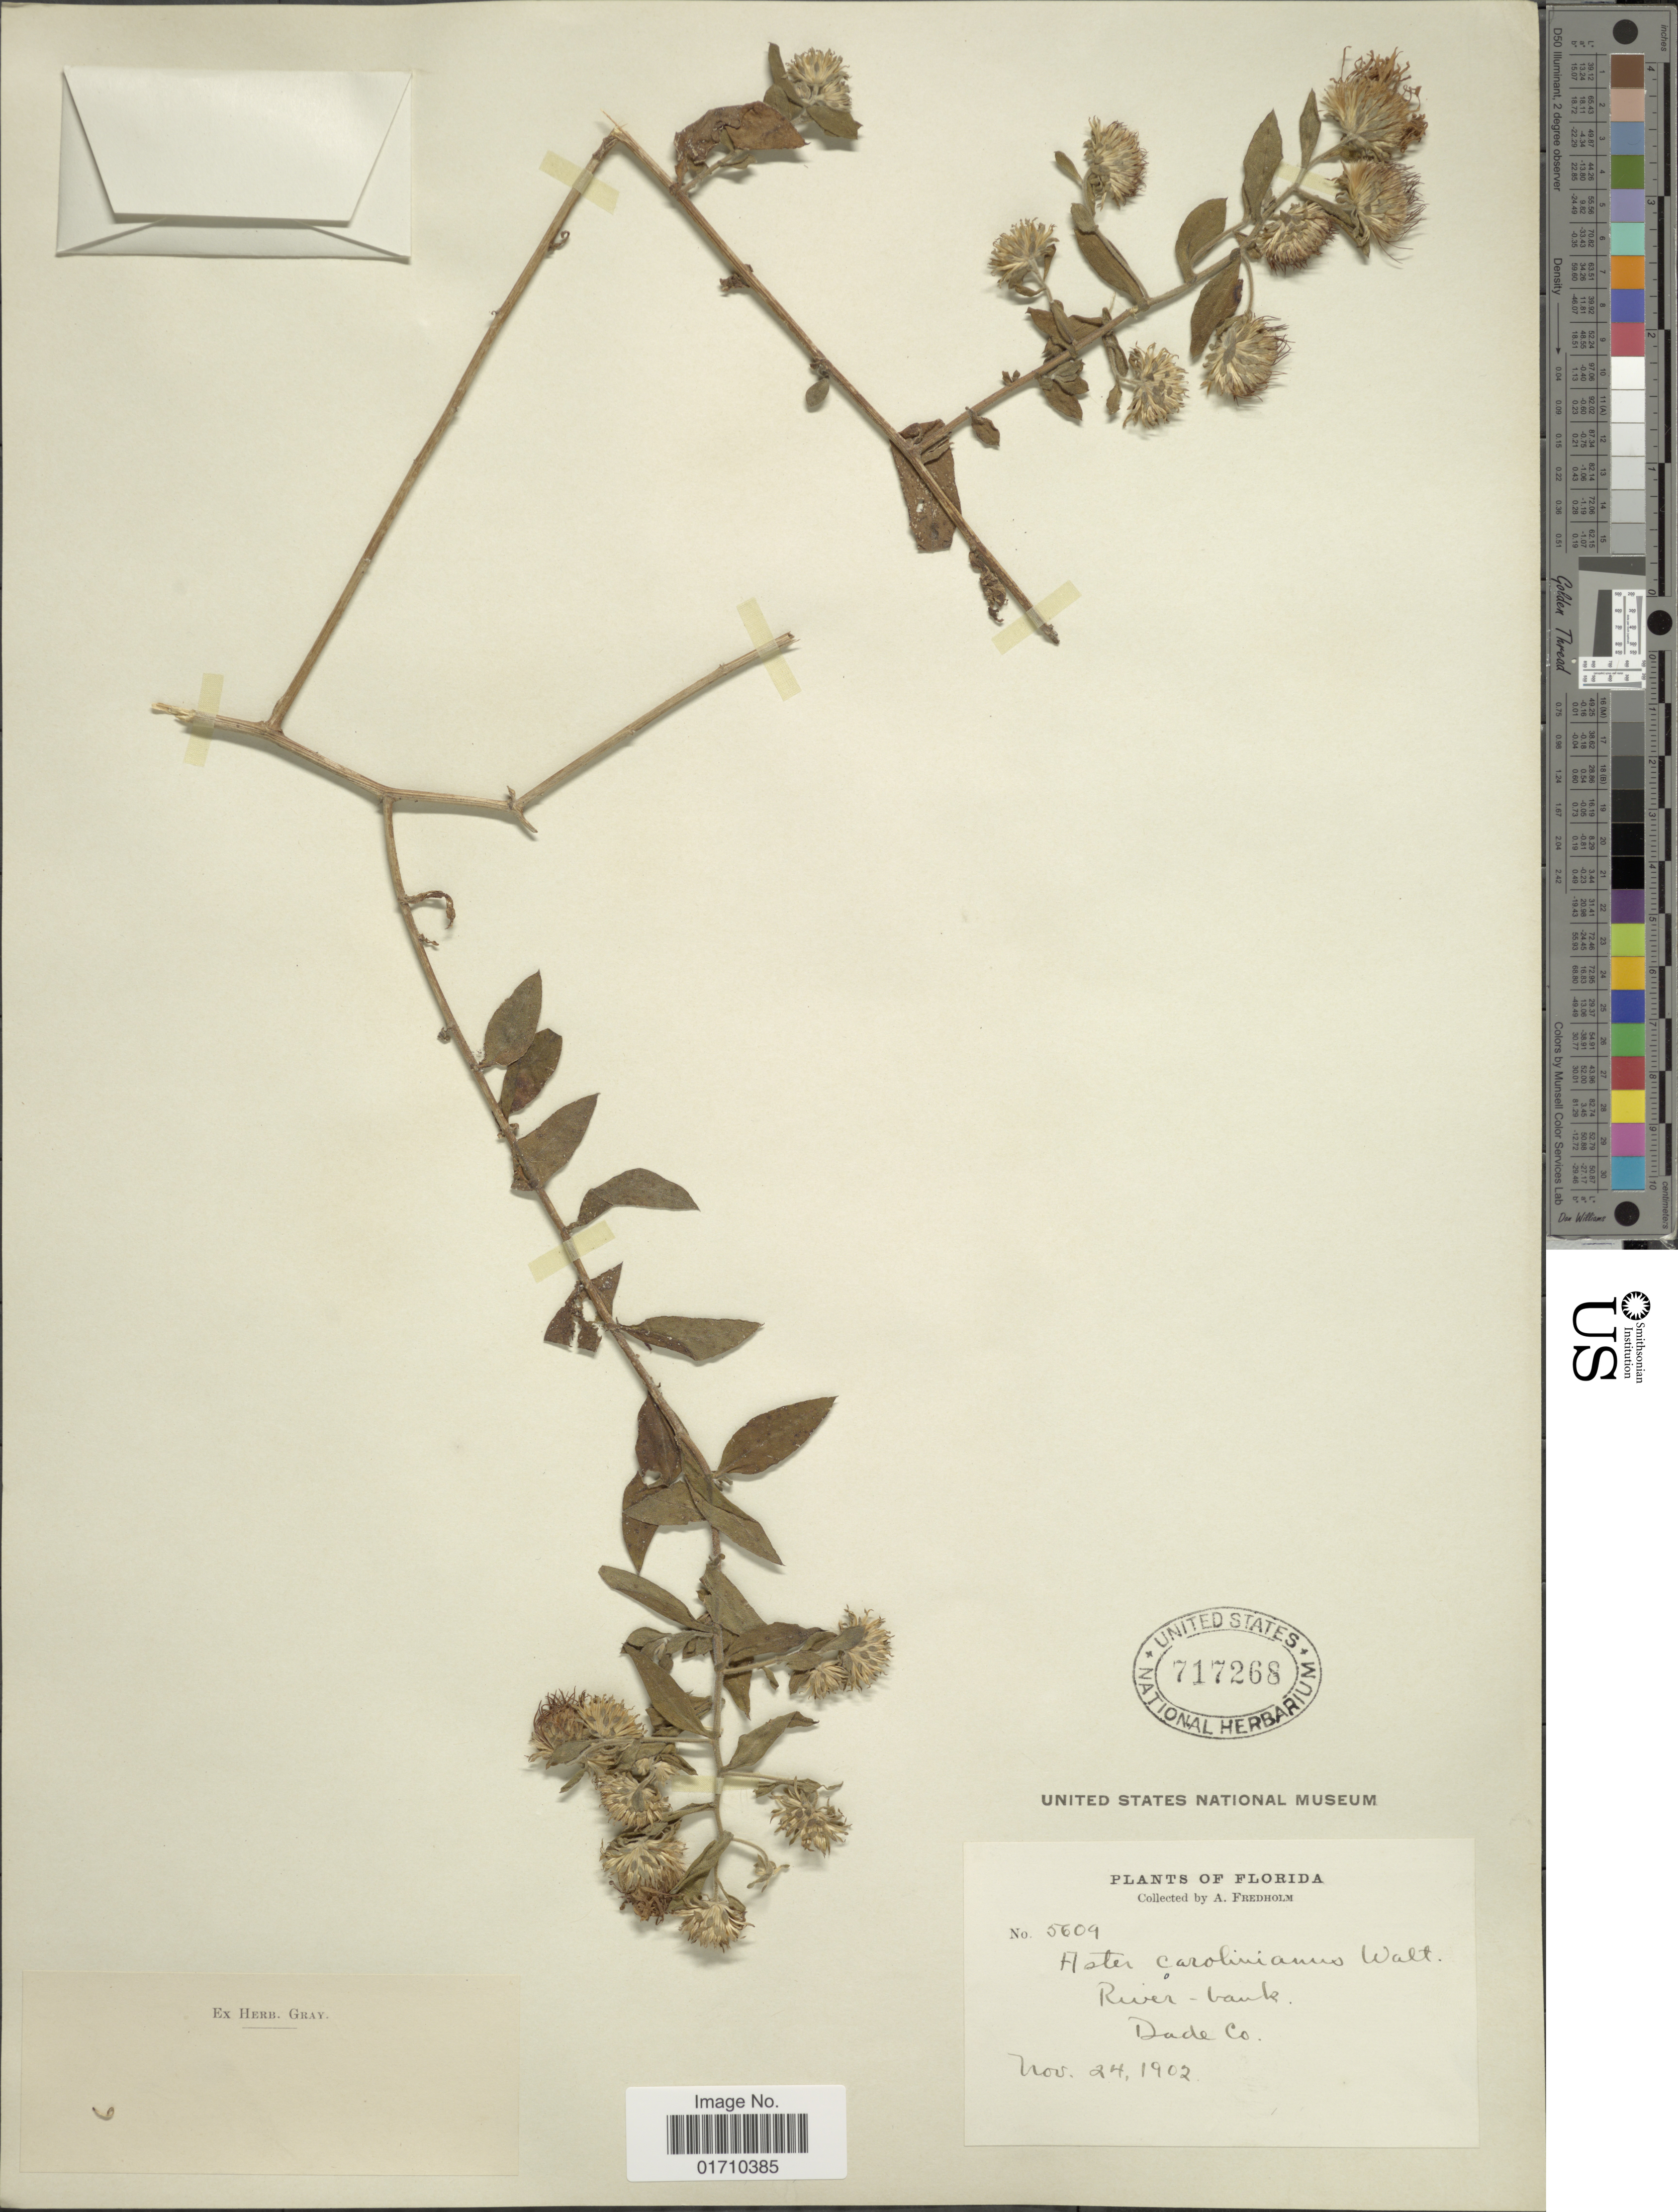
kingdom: Plantae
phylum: Tracheophyta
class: Magnoliopsida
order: Asterales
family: Asteraceae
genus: Ampelaster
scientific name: Ampelaster carolinianus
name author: (Walter) G.L. Nesom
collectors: A. Fredholm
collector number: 5609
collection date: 1902-11-24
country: United States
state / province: Florida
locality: River - bank, Dade Co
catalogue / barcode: US 717268